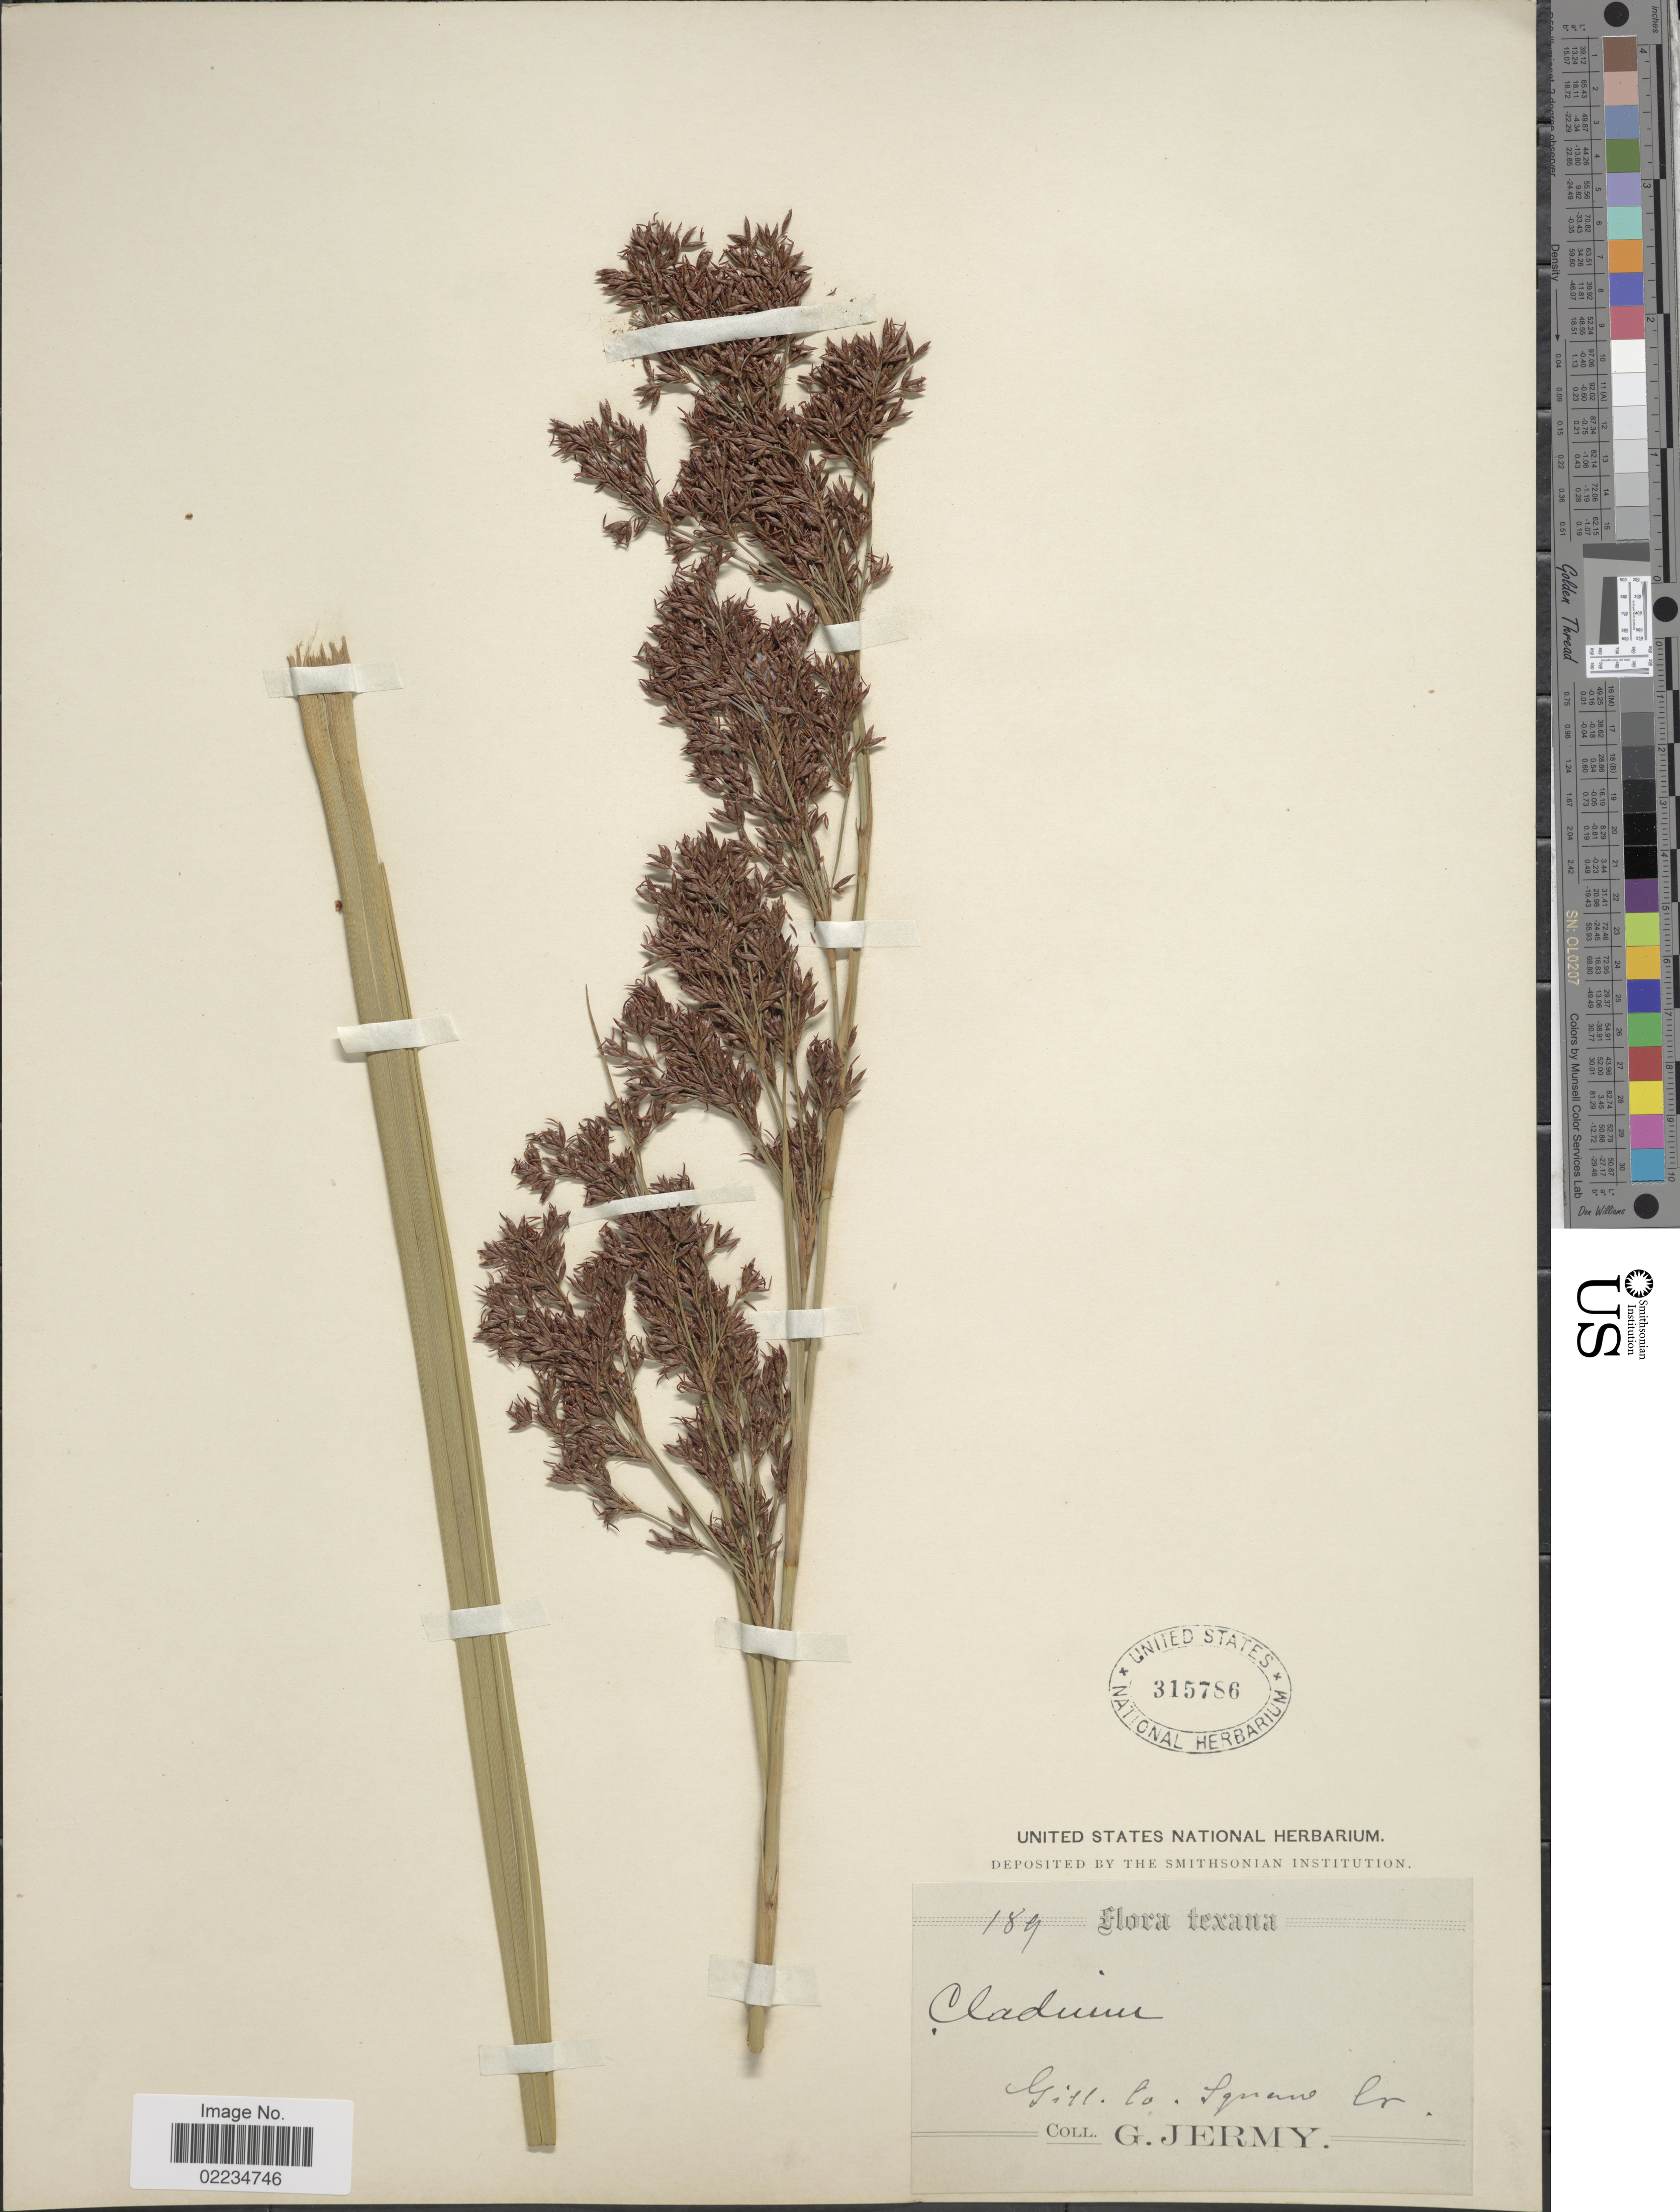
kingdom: Plantae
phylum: Tracheophyta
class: Liliopsida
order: Poales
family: Cyperaceae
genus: Cladium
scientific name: Cladium jamaicense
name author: Crantz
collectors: G. Jermy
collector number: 189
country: United States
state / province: Texas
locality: Gill Co. Iqnaw Co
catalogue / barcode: US 315786